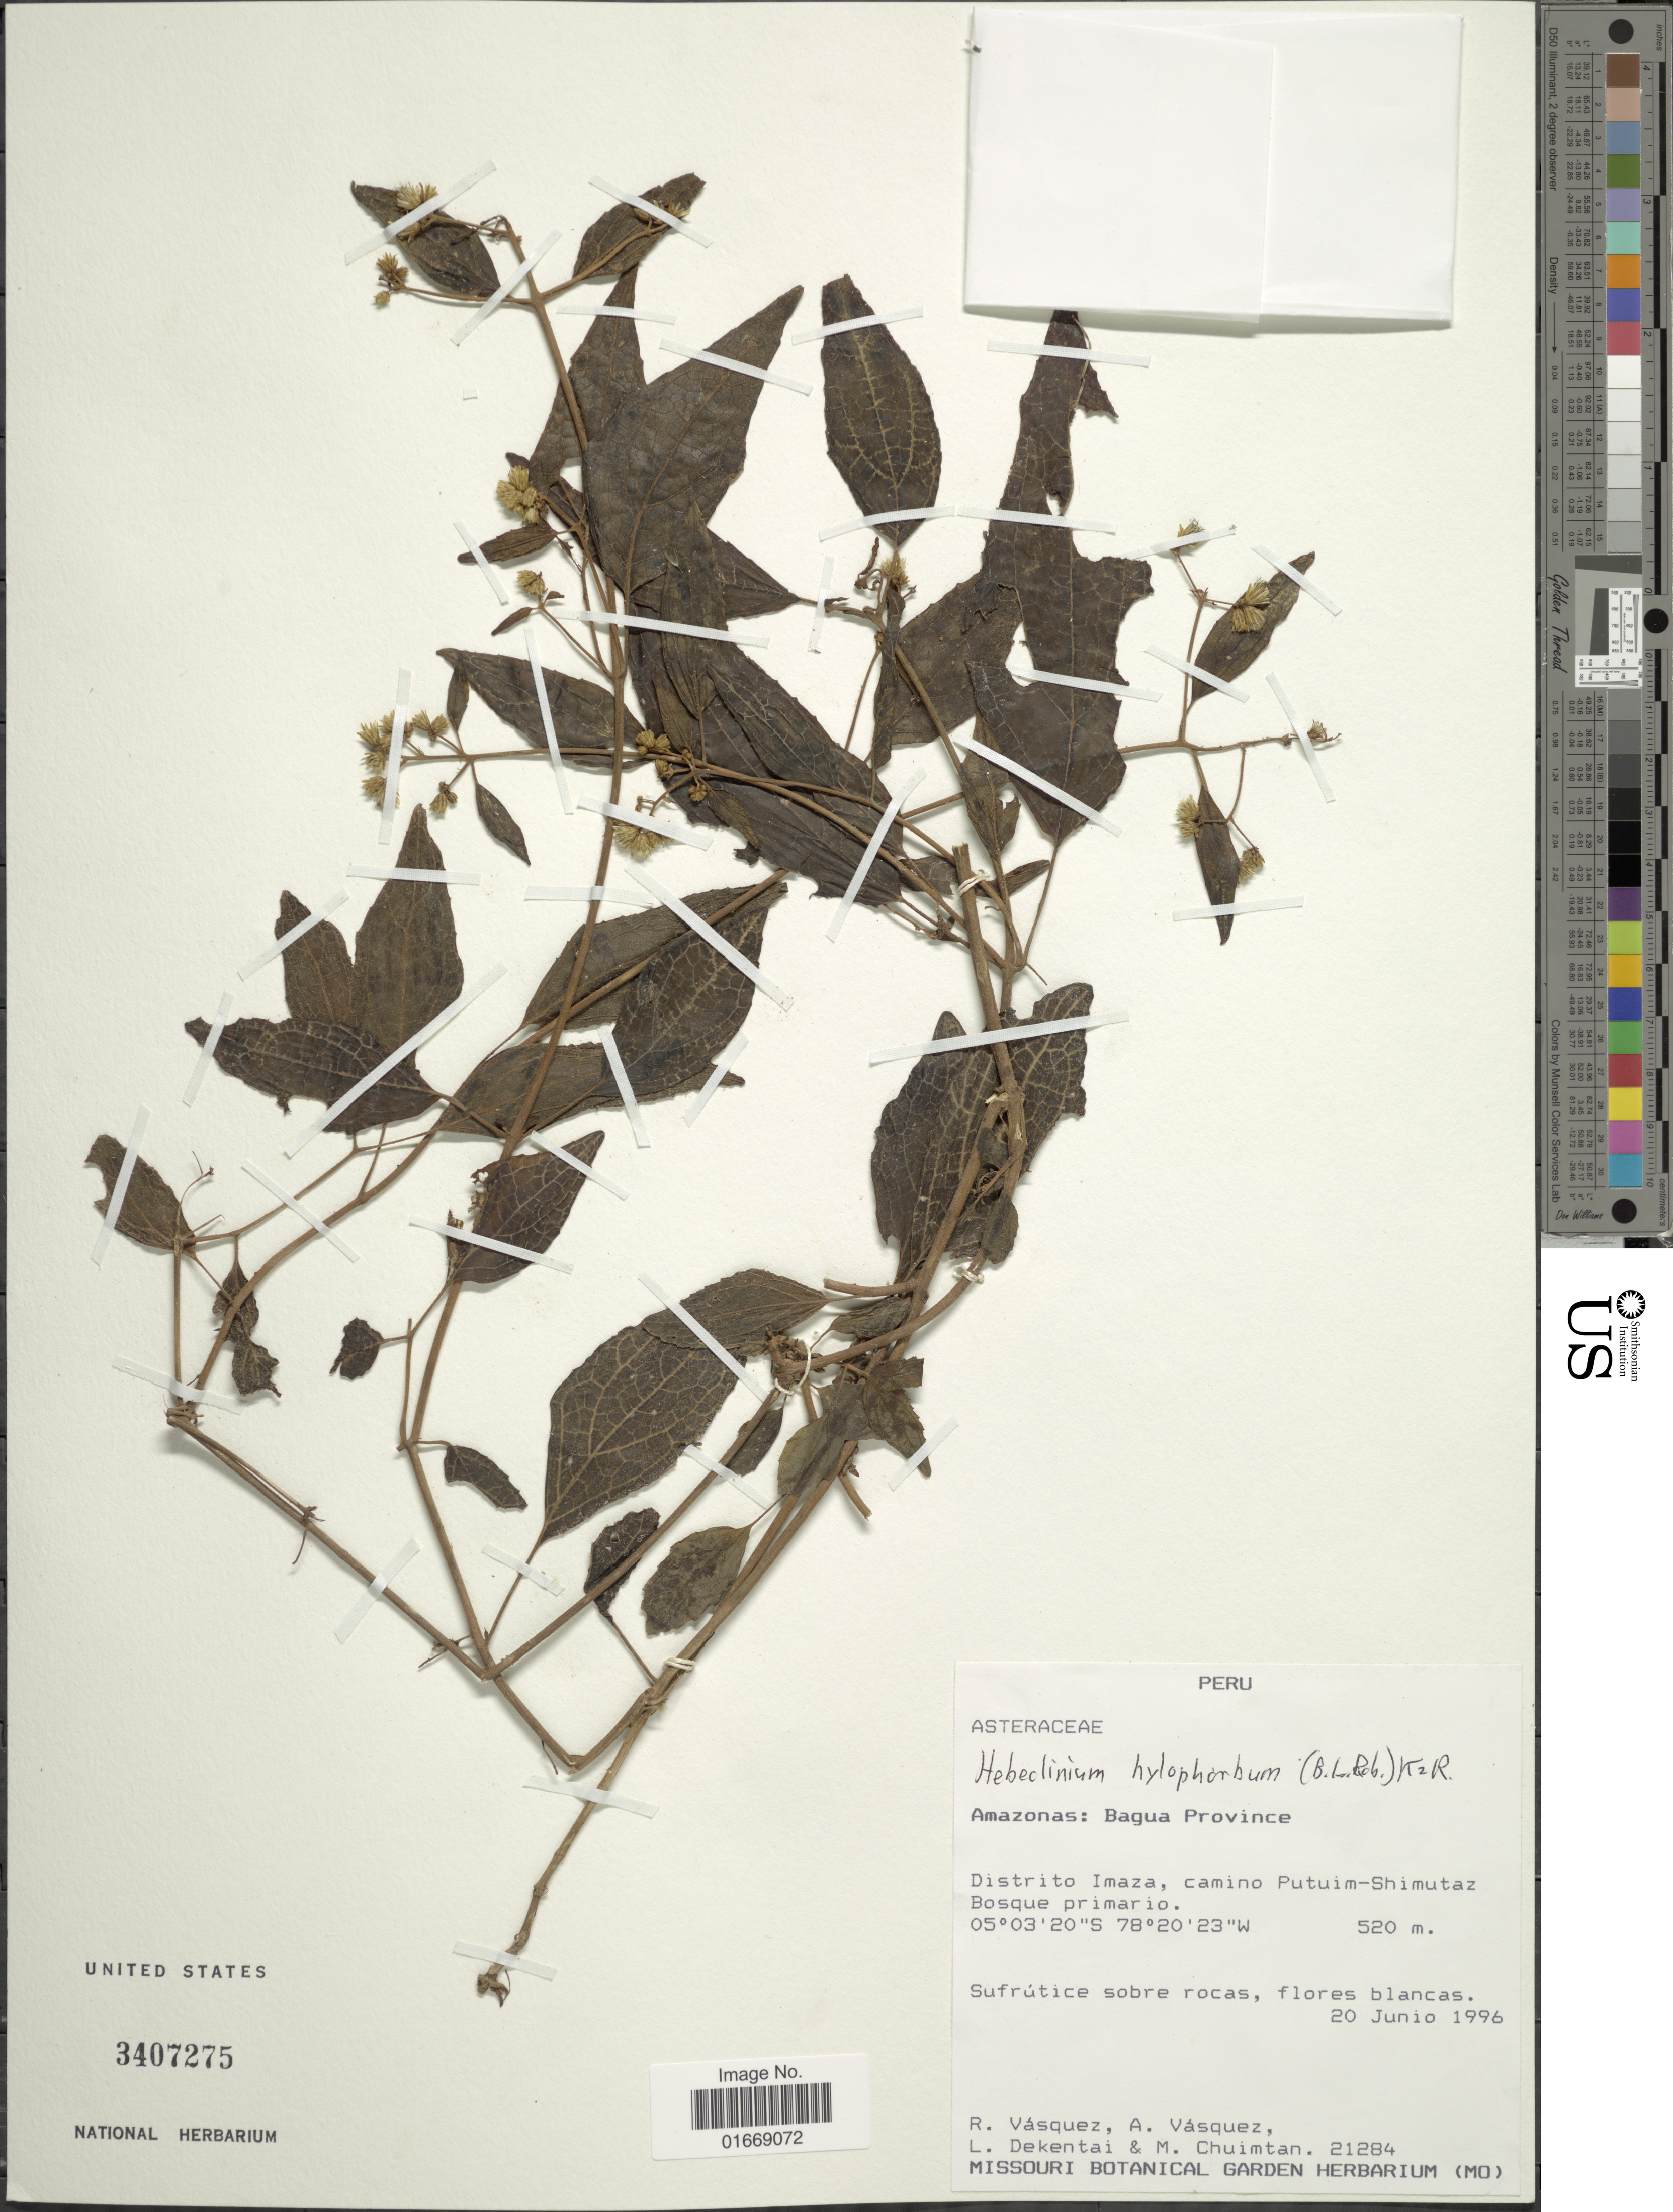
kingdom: Plantae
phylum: Tracheophyta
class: Magnoliopsida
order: Asterales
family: Asteraceae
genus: Hebeclinium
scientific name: Hebeclinium hylophorbum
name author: (B.L. Rob.) R.M. King & H. Rob.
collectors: R. Vásquez, A. Vasquez, L. Dekentai & M. Chuimtan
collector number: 21284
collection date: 1996-06-20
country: Peru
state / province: Amazonas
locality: Bagua Province, Distrito Imaza, camino Putuim-Shimutaz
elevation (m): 520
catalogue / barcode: US 3407275